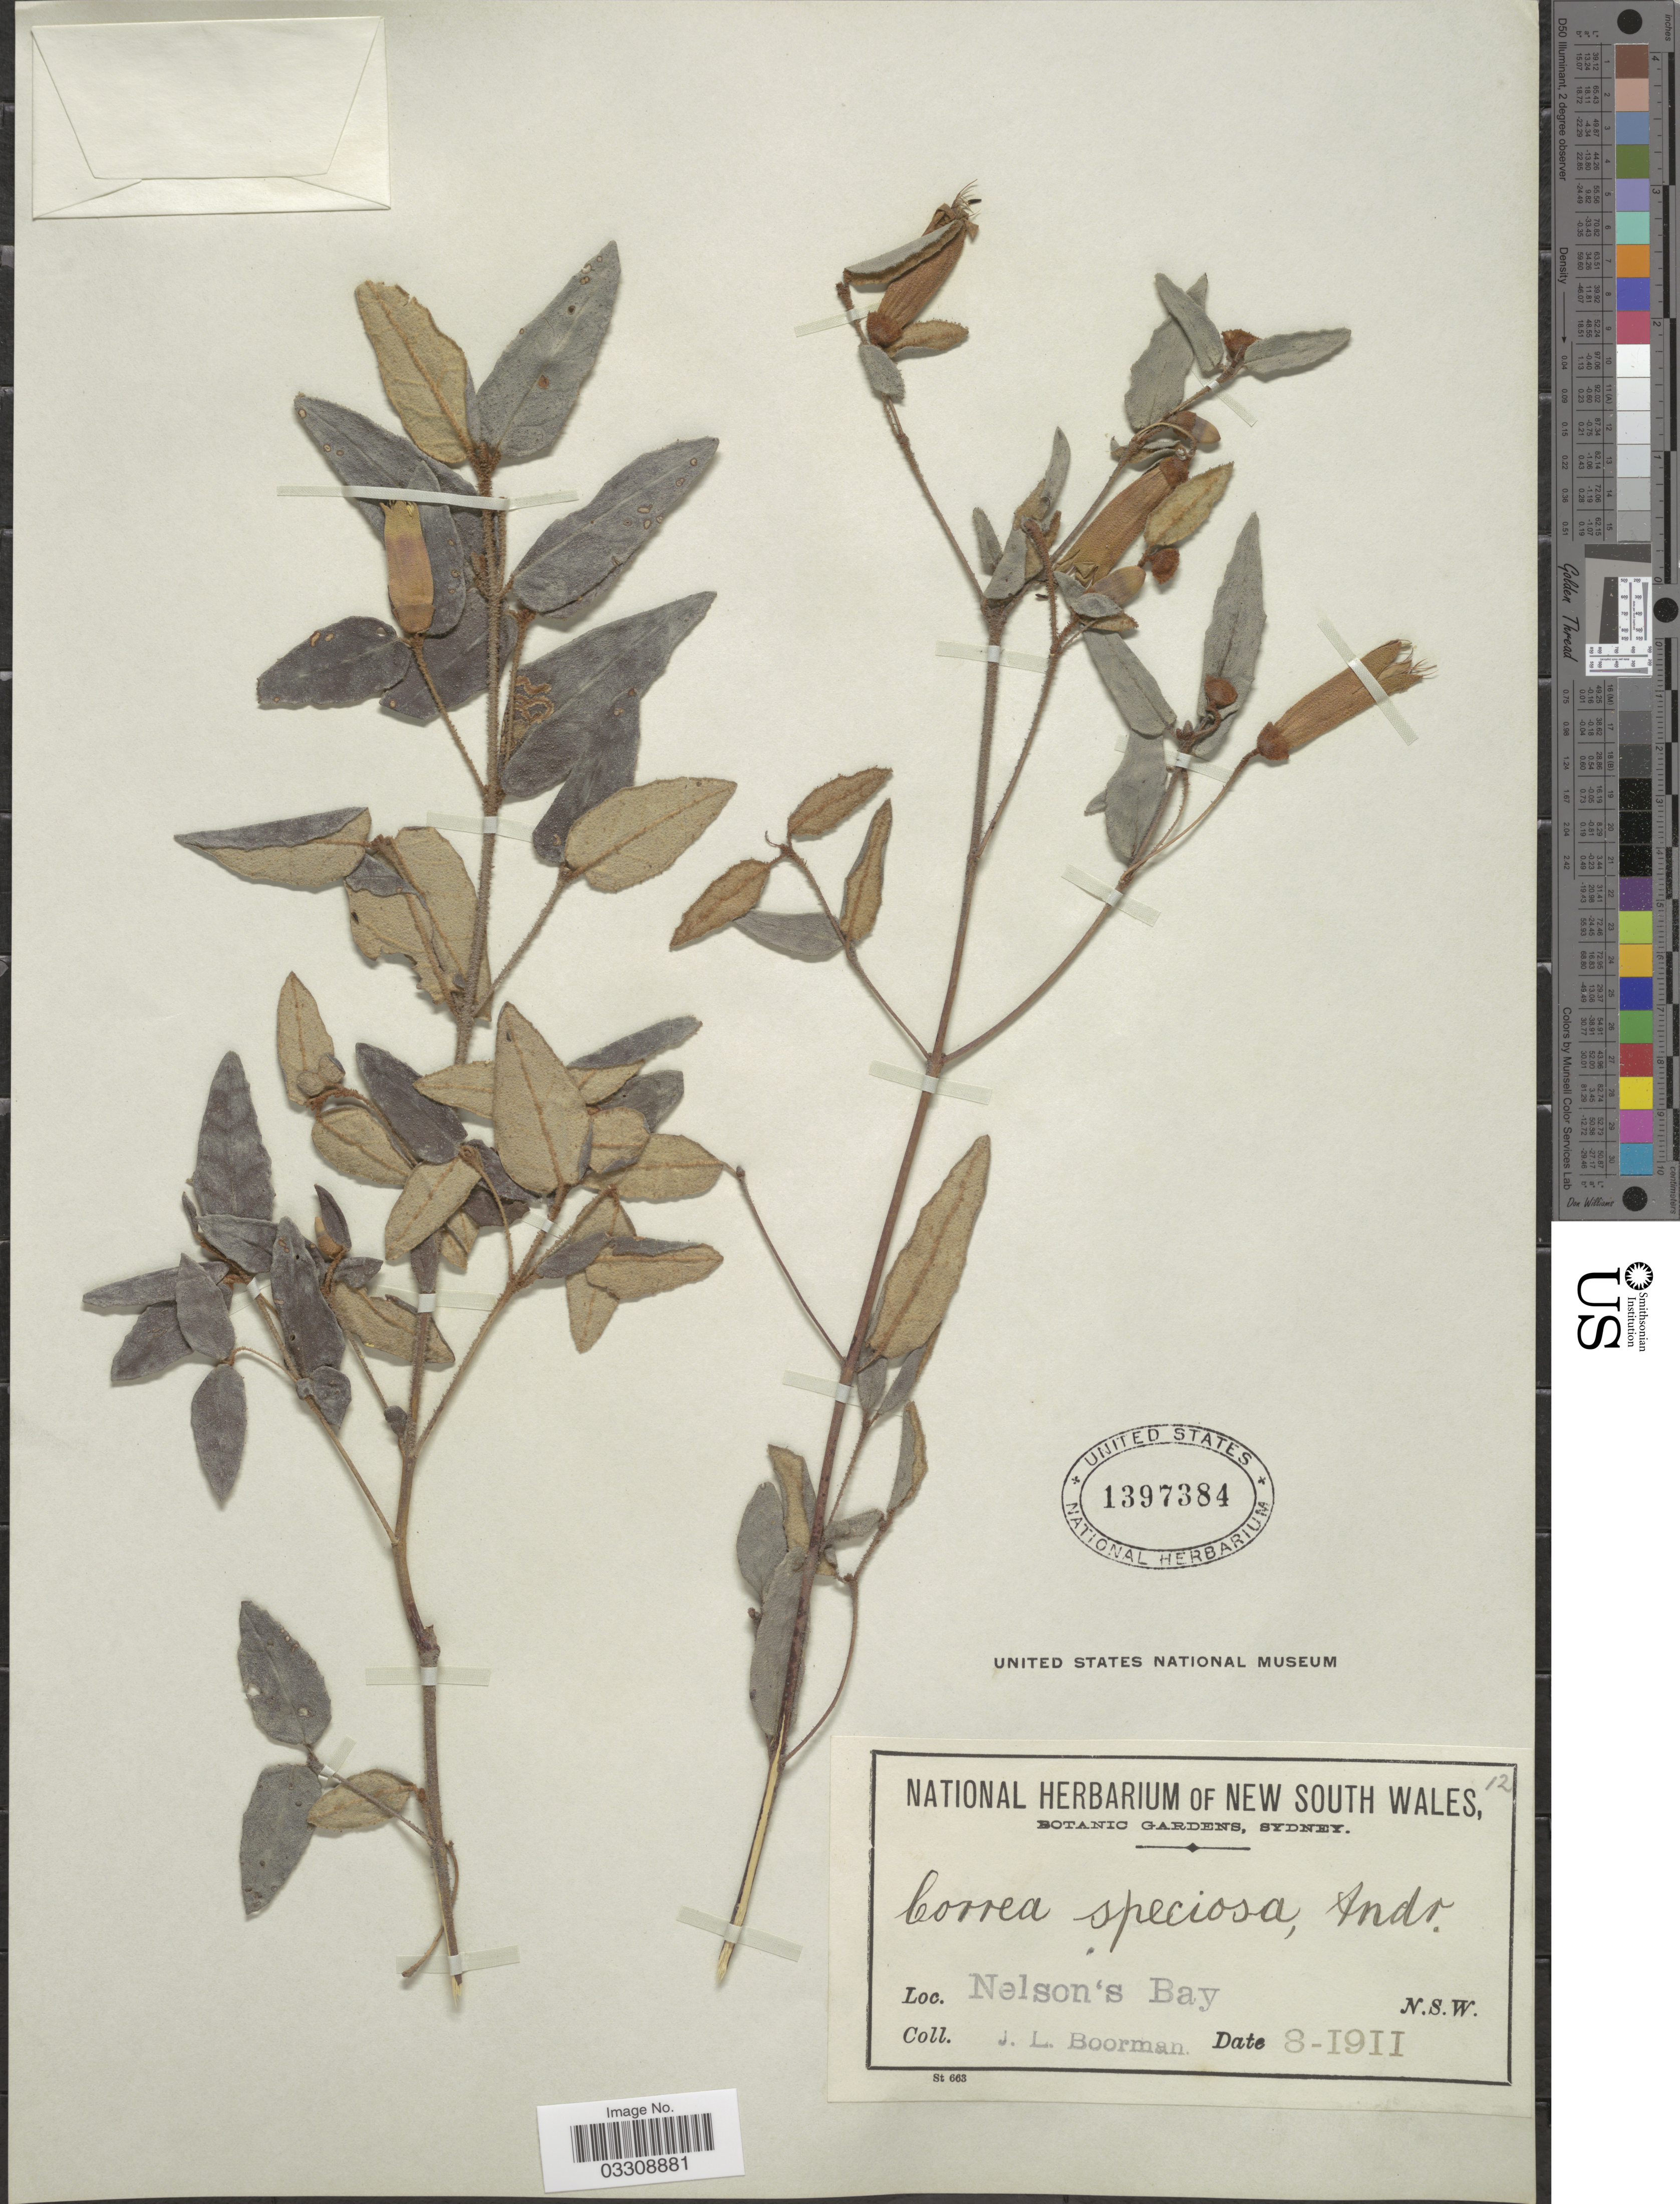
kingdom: Plantae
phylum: Tracheophyta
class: Magnoliopsida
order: Sapindales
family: Rutaceae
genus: Correa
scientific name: Correa speciosa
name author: Donn ex Andrews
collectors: J. Boorman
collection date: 1911-08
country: Australia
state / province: New South Wales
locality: Nelson's Bay.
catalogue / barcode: US 1397384